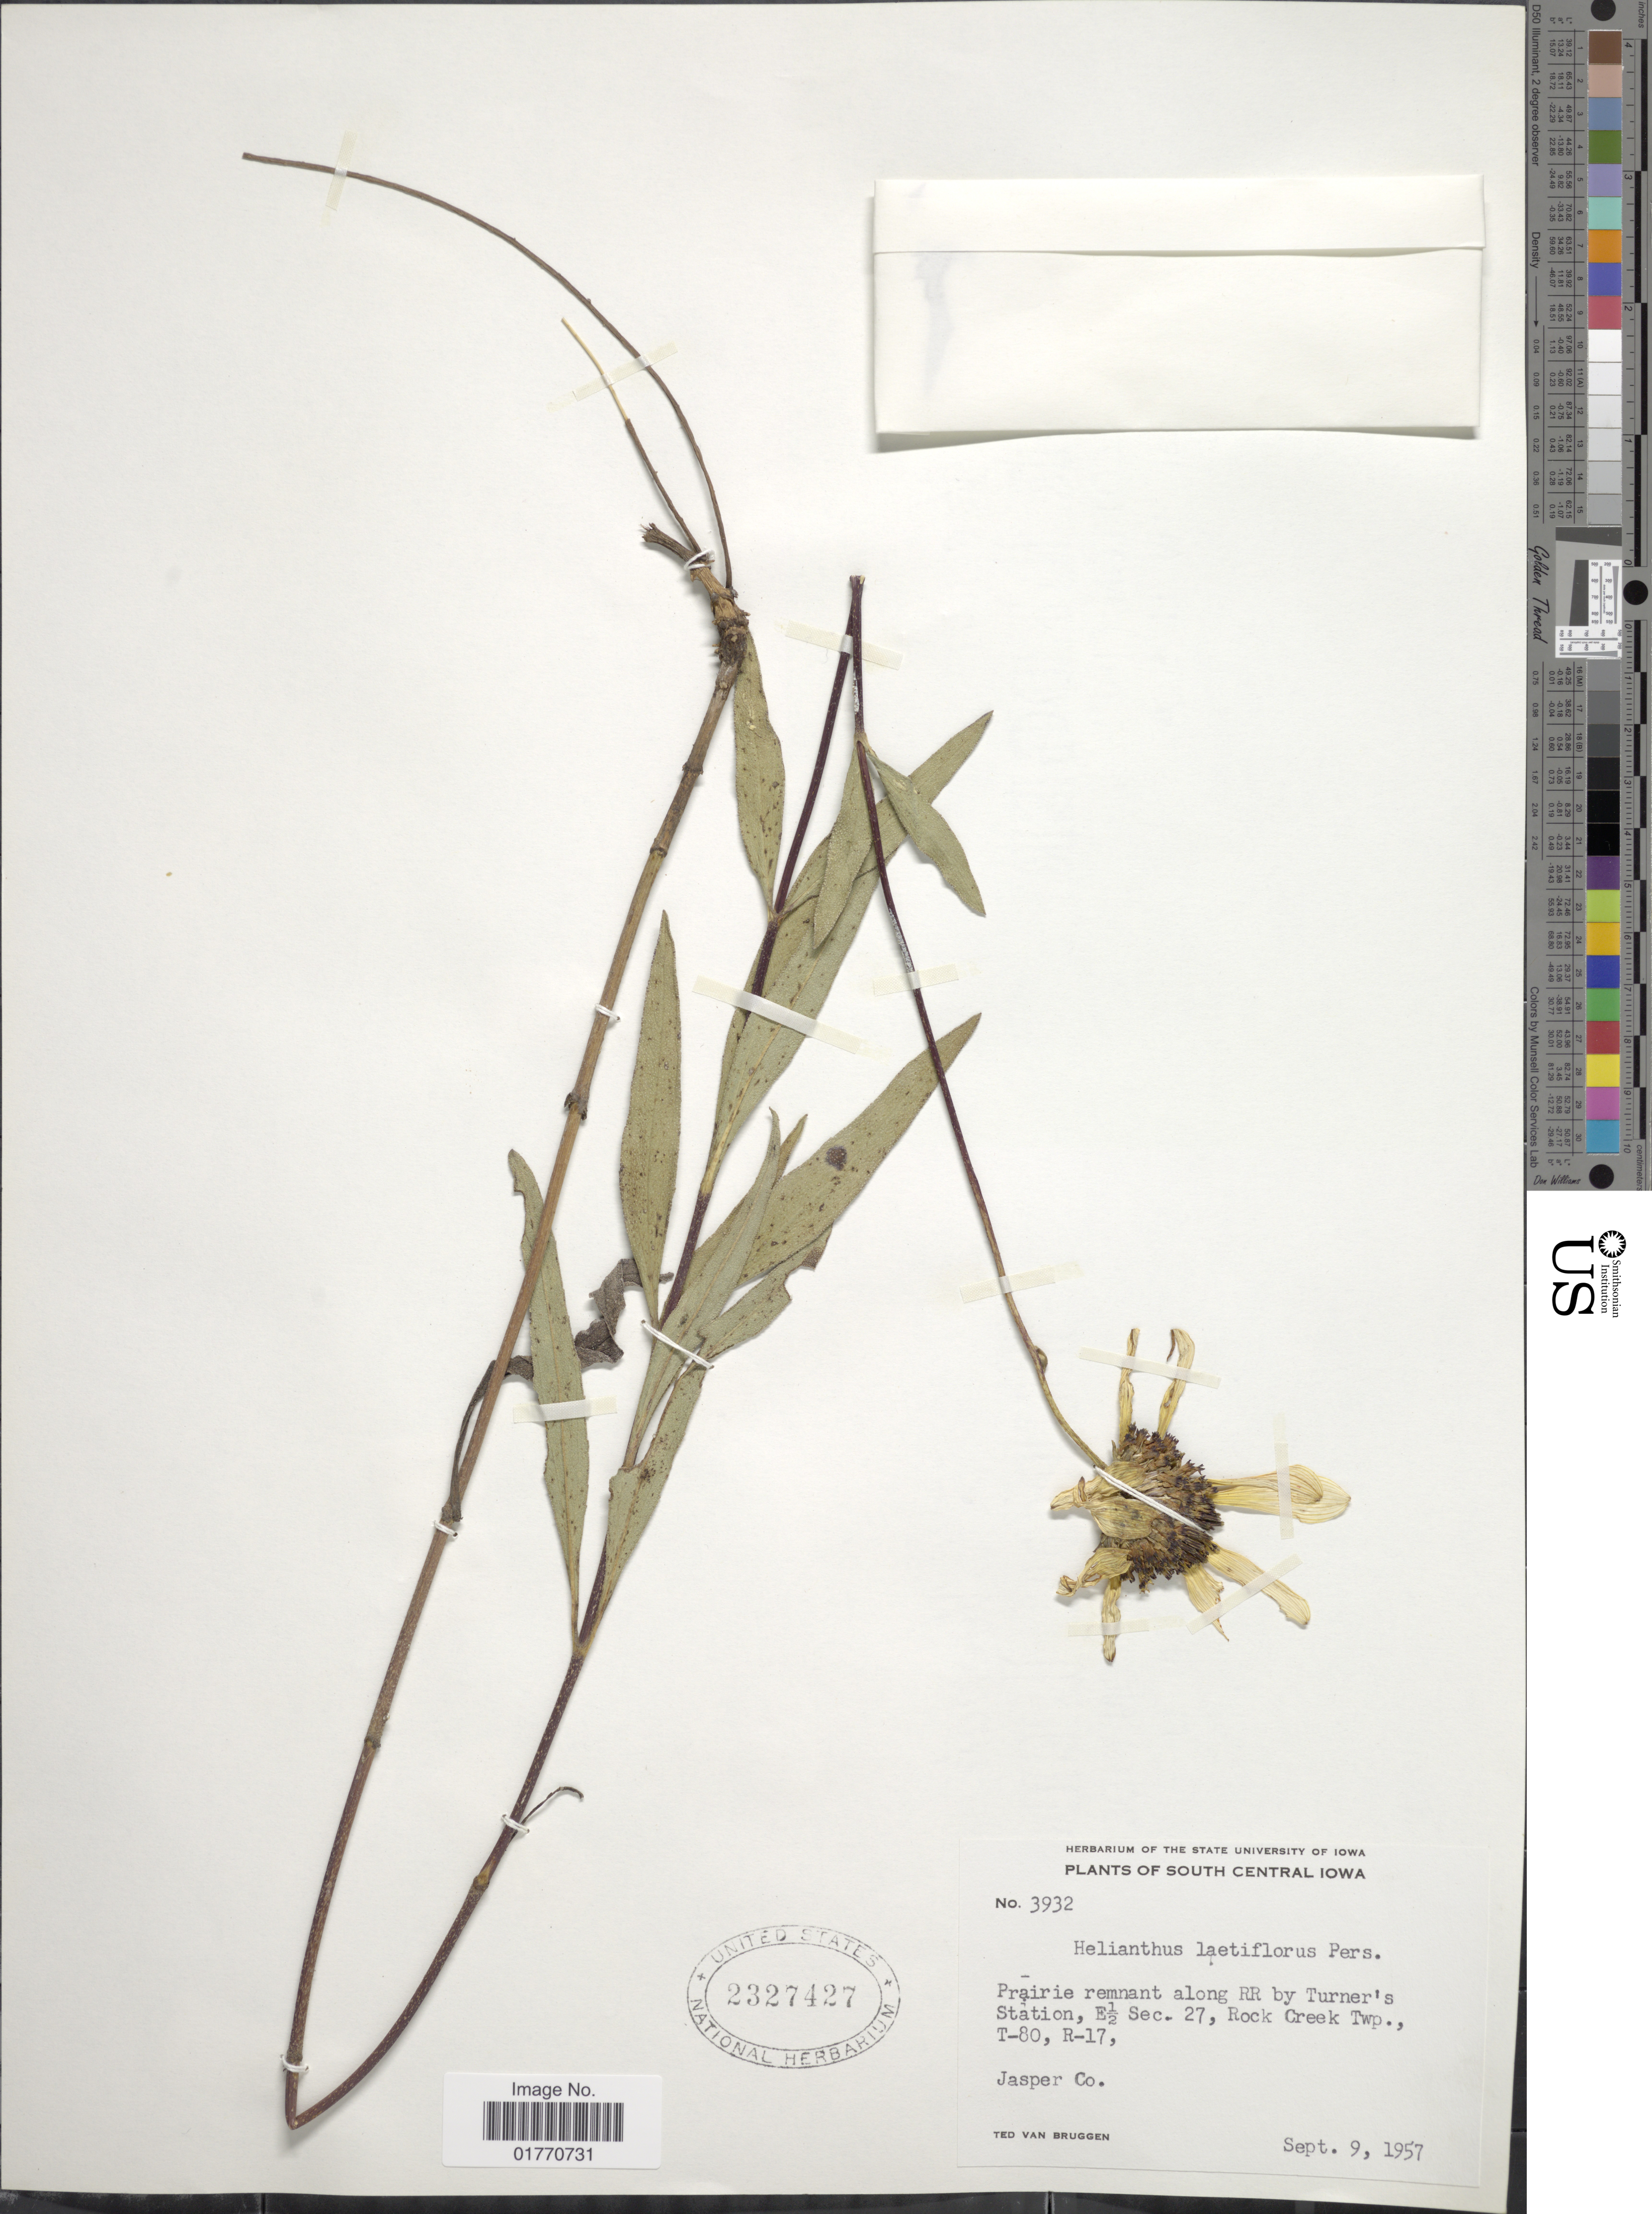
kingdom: Plantae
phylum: Tracheophyta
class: Magnoliopsida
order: Asterales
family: Asteraceae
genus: Helianthus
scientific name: Helianthus laetiflorus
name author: Pers.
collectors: T. van Bruggen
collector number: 3932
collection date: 1957-09-09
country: United States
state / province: Iowa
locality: Central Iowa, prairie remnant along RR by Turner's Station, E1/2 Sec. 27, Rock Creek Twp., T-80, R-17, Jasper Co.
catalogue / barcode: US 2327427